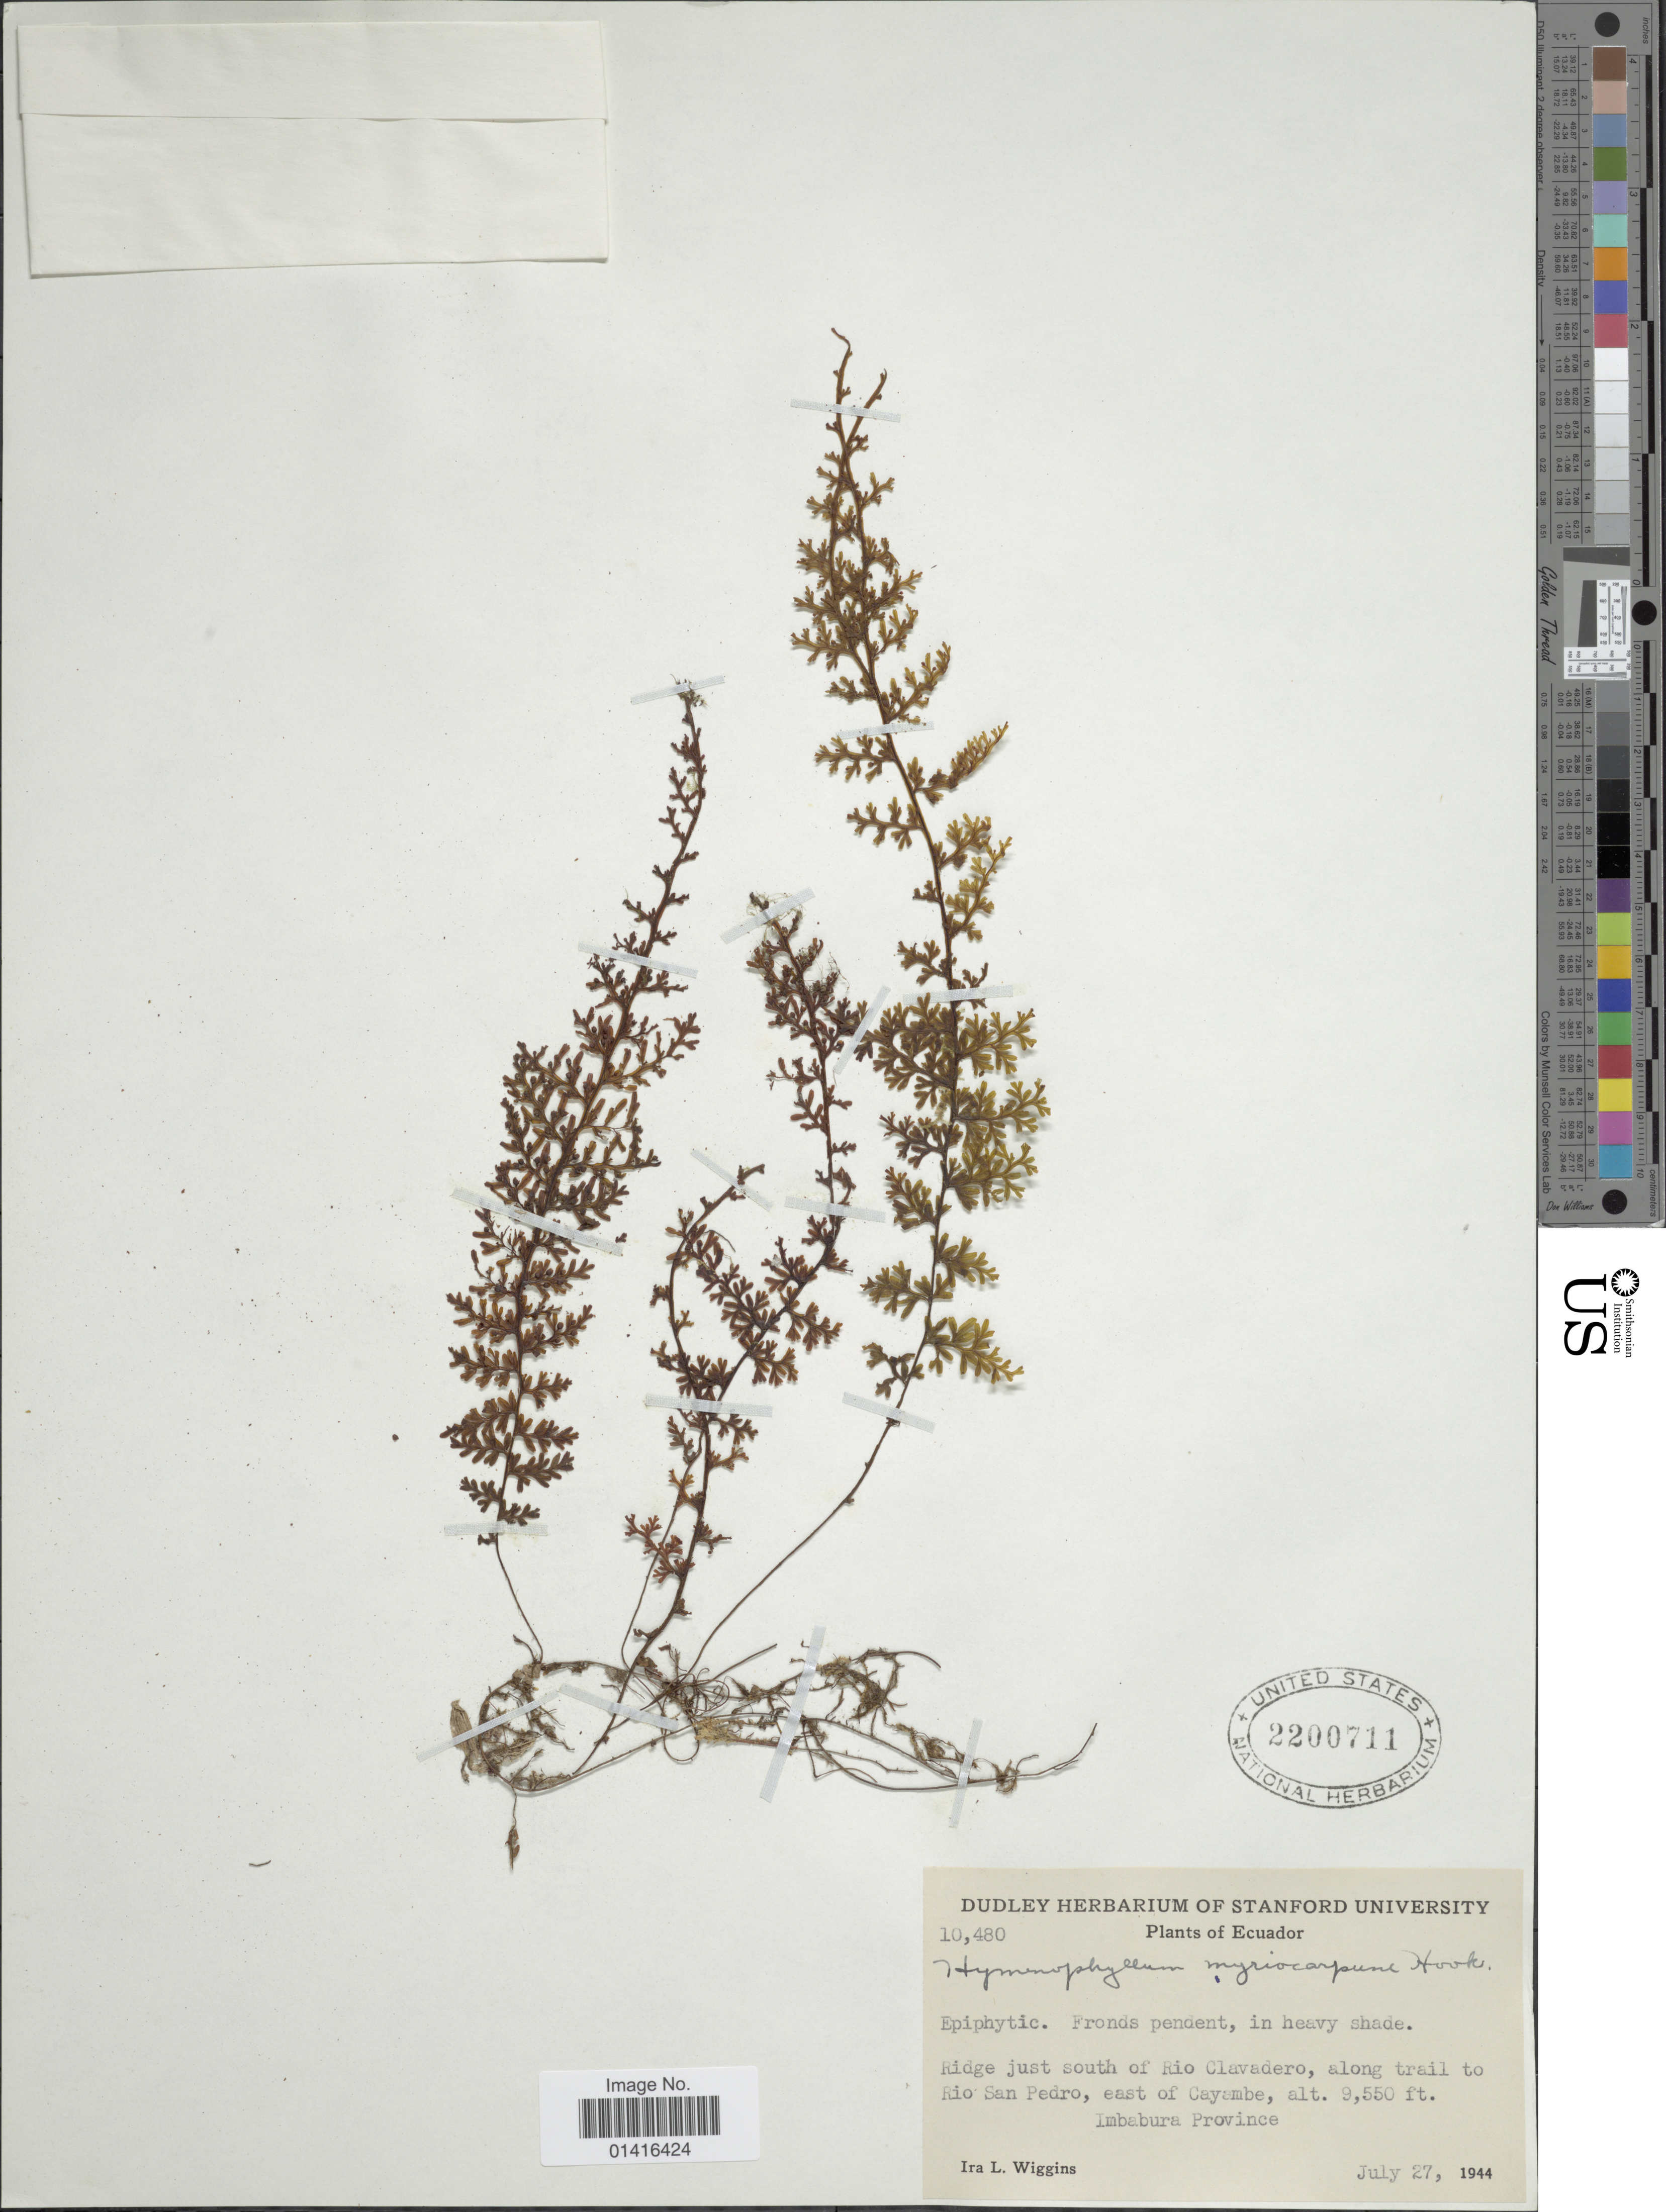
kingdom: Plantae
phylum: Tracheophyta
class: Polypodiopsida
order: Hymenophyllales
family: Hymenophyllaceae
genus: Hymenophyllum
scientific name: Hymenophyllum myriocarpum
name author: Hook.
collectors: I. L. Wiggins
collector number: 10480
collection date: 1944-07-27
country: Ecuador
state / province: Imbabura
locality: Ridge just south of Rio Clavadero, along trail to Rio San Pedro, east of Cayambe.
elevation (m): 2911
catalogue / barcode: US 2200711